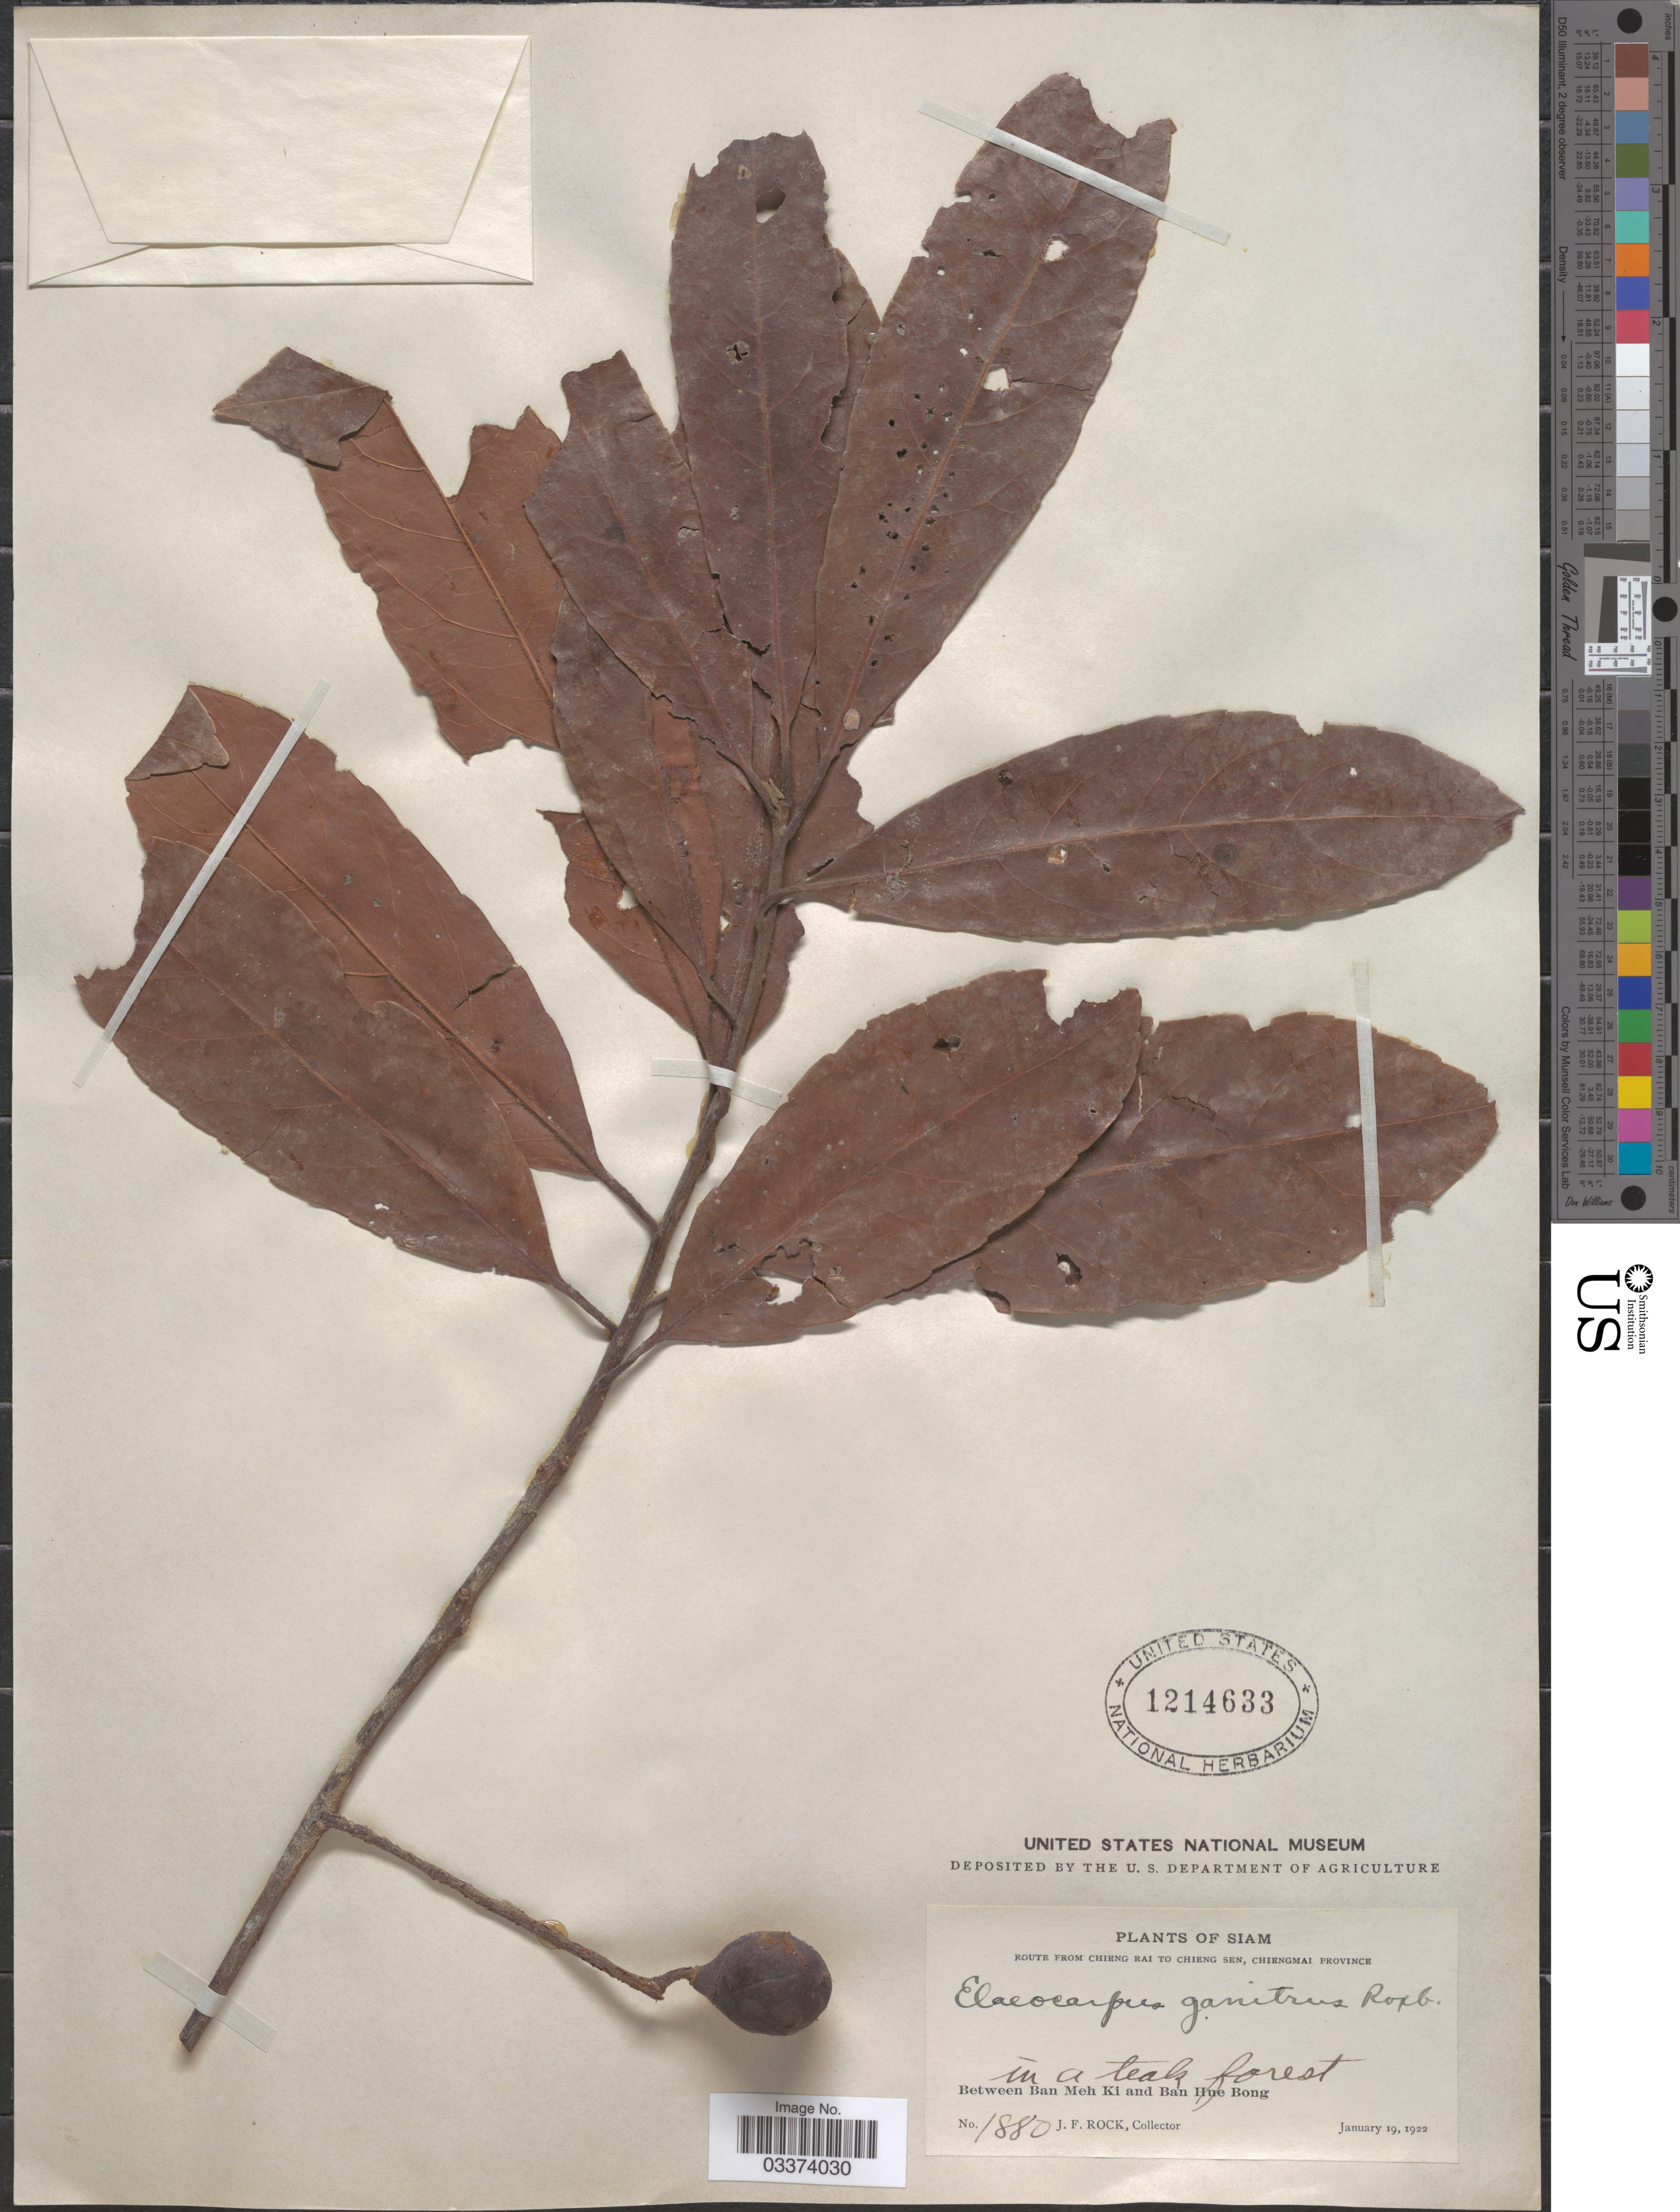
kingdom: Plantae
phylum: Tracheophyta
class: Magnoliopsida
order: Oxalidales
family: Elaeocarpaceae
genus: Elaeocarpus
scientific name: Elaeocarpus sphaericus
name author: (Gaertn.) K. Schum.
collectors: J. Rock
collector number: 1880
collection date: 1922-01-19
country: Thailand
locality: Siam. Route from Chieng Rai to Chieng Sen, Chiengmai Province. Between Ban Meh Ki and Ban Hue Bong.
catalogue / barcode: US 1214633